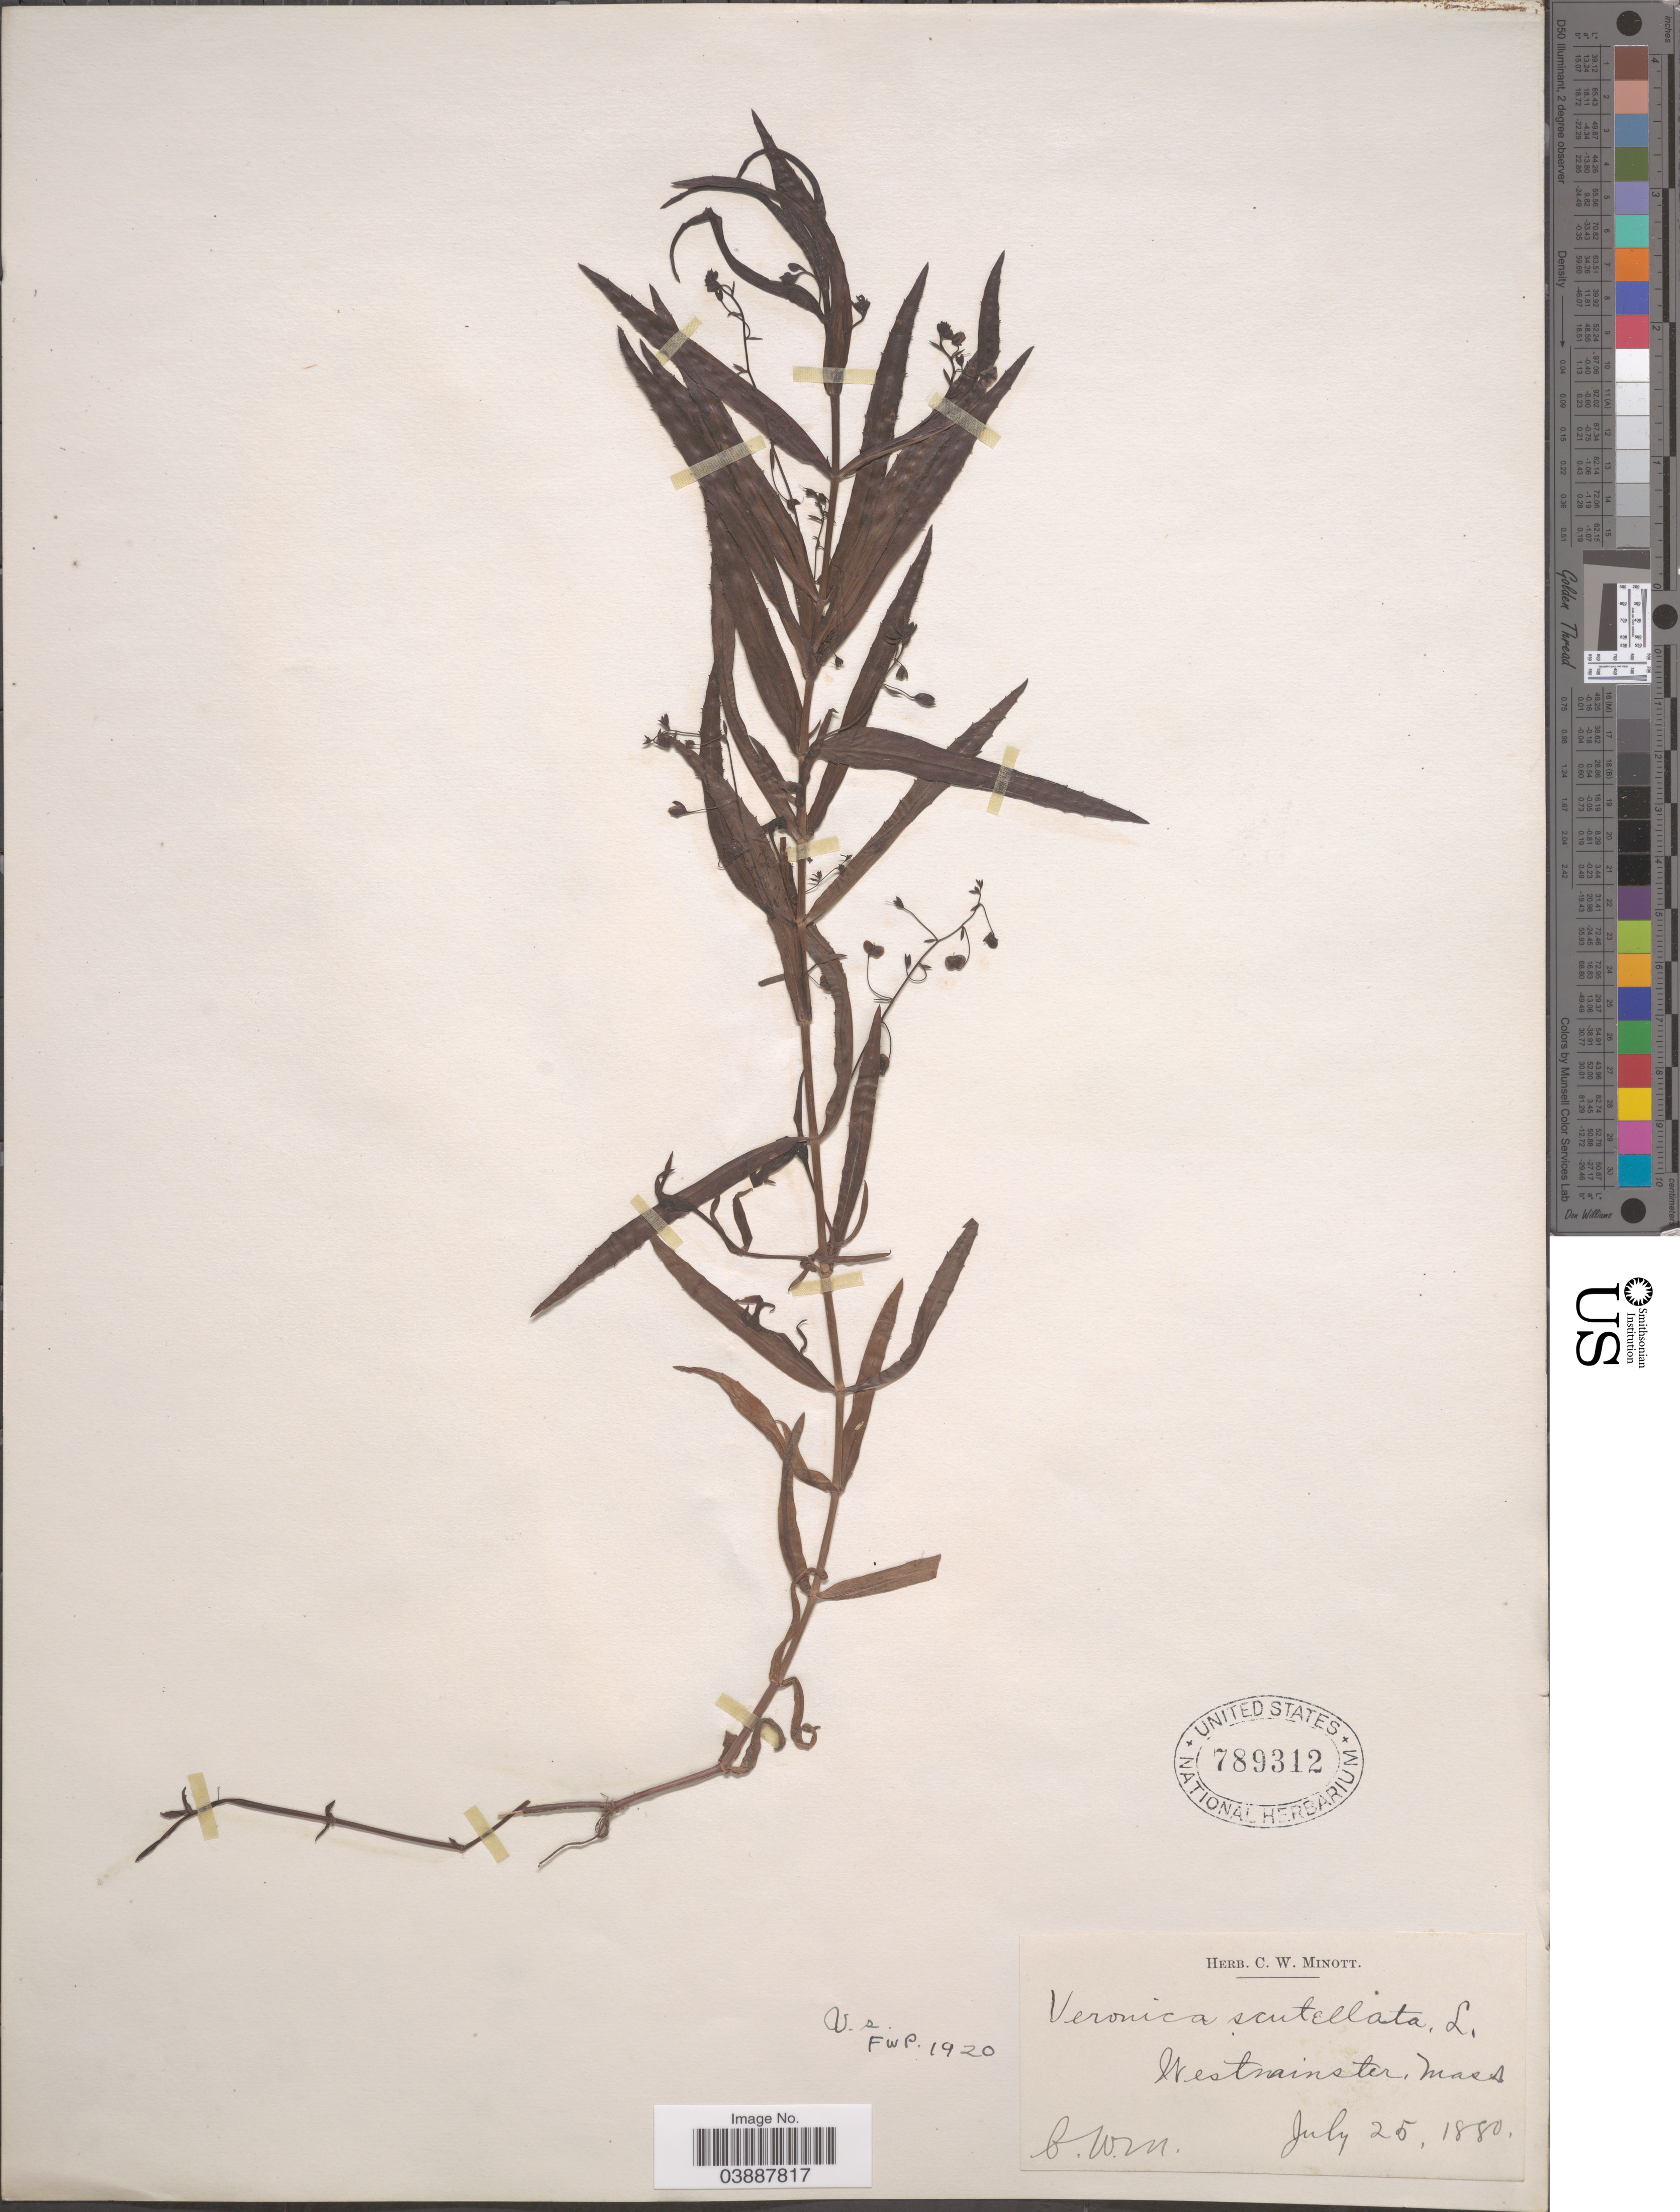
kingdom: Plantae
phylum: Tracheophyta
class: Magnoliopsida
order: Lamiales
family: Plantaginaceae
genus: Veronica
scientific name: Veronica scutellata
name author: L.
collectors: C. Minott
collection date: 1880-07-25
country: United States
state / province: Massachusetts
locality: Westminster.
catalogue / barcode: US 789312